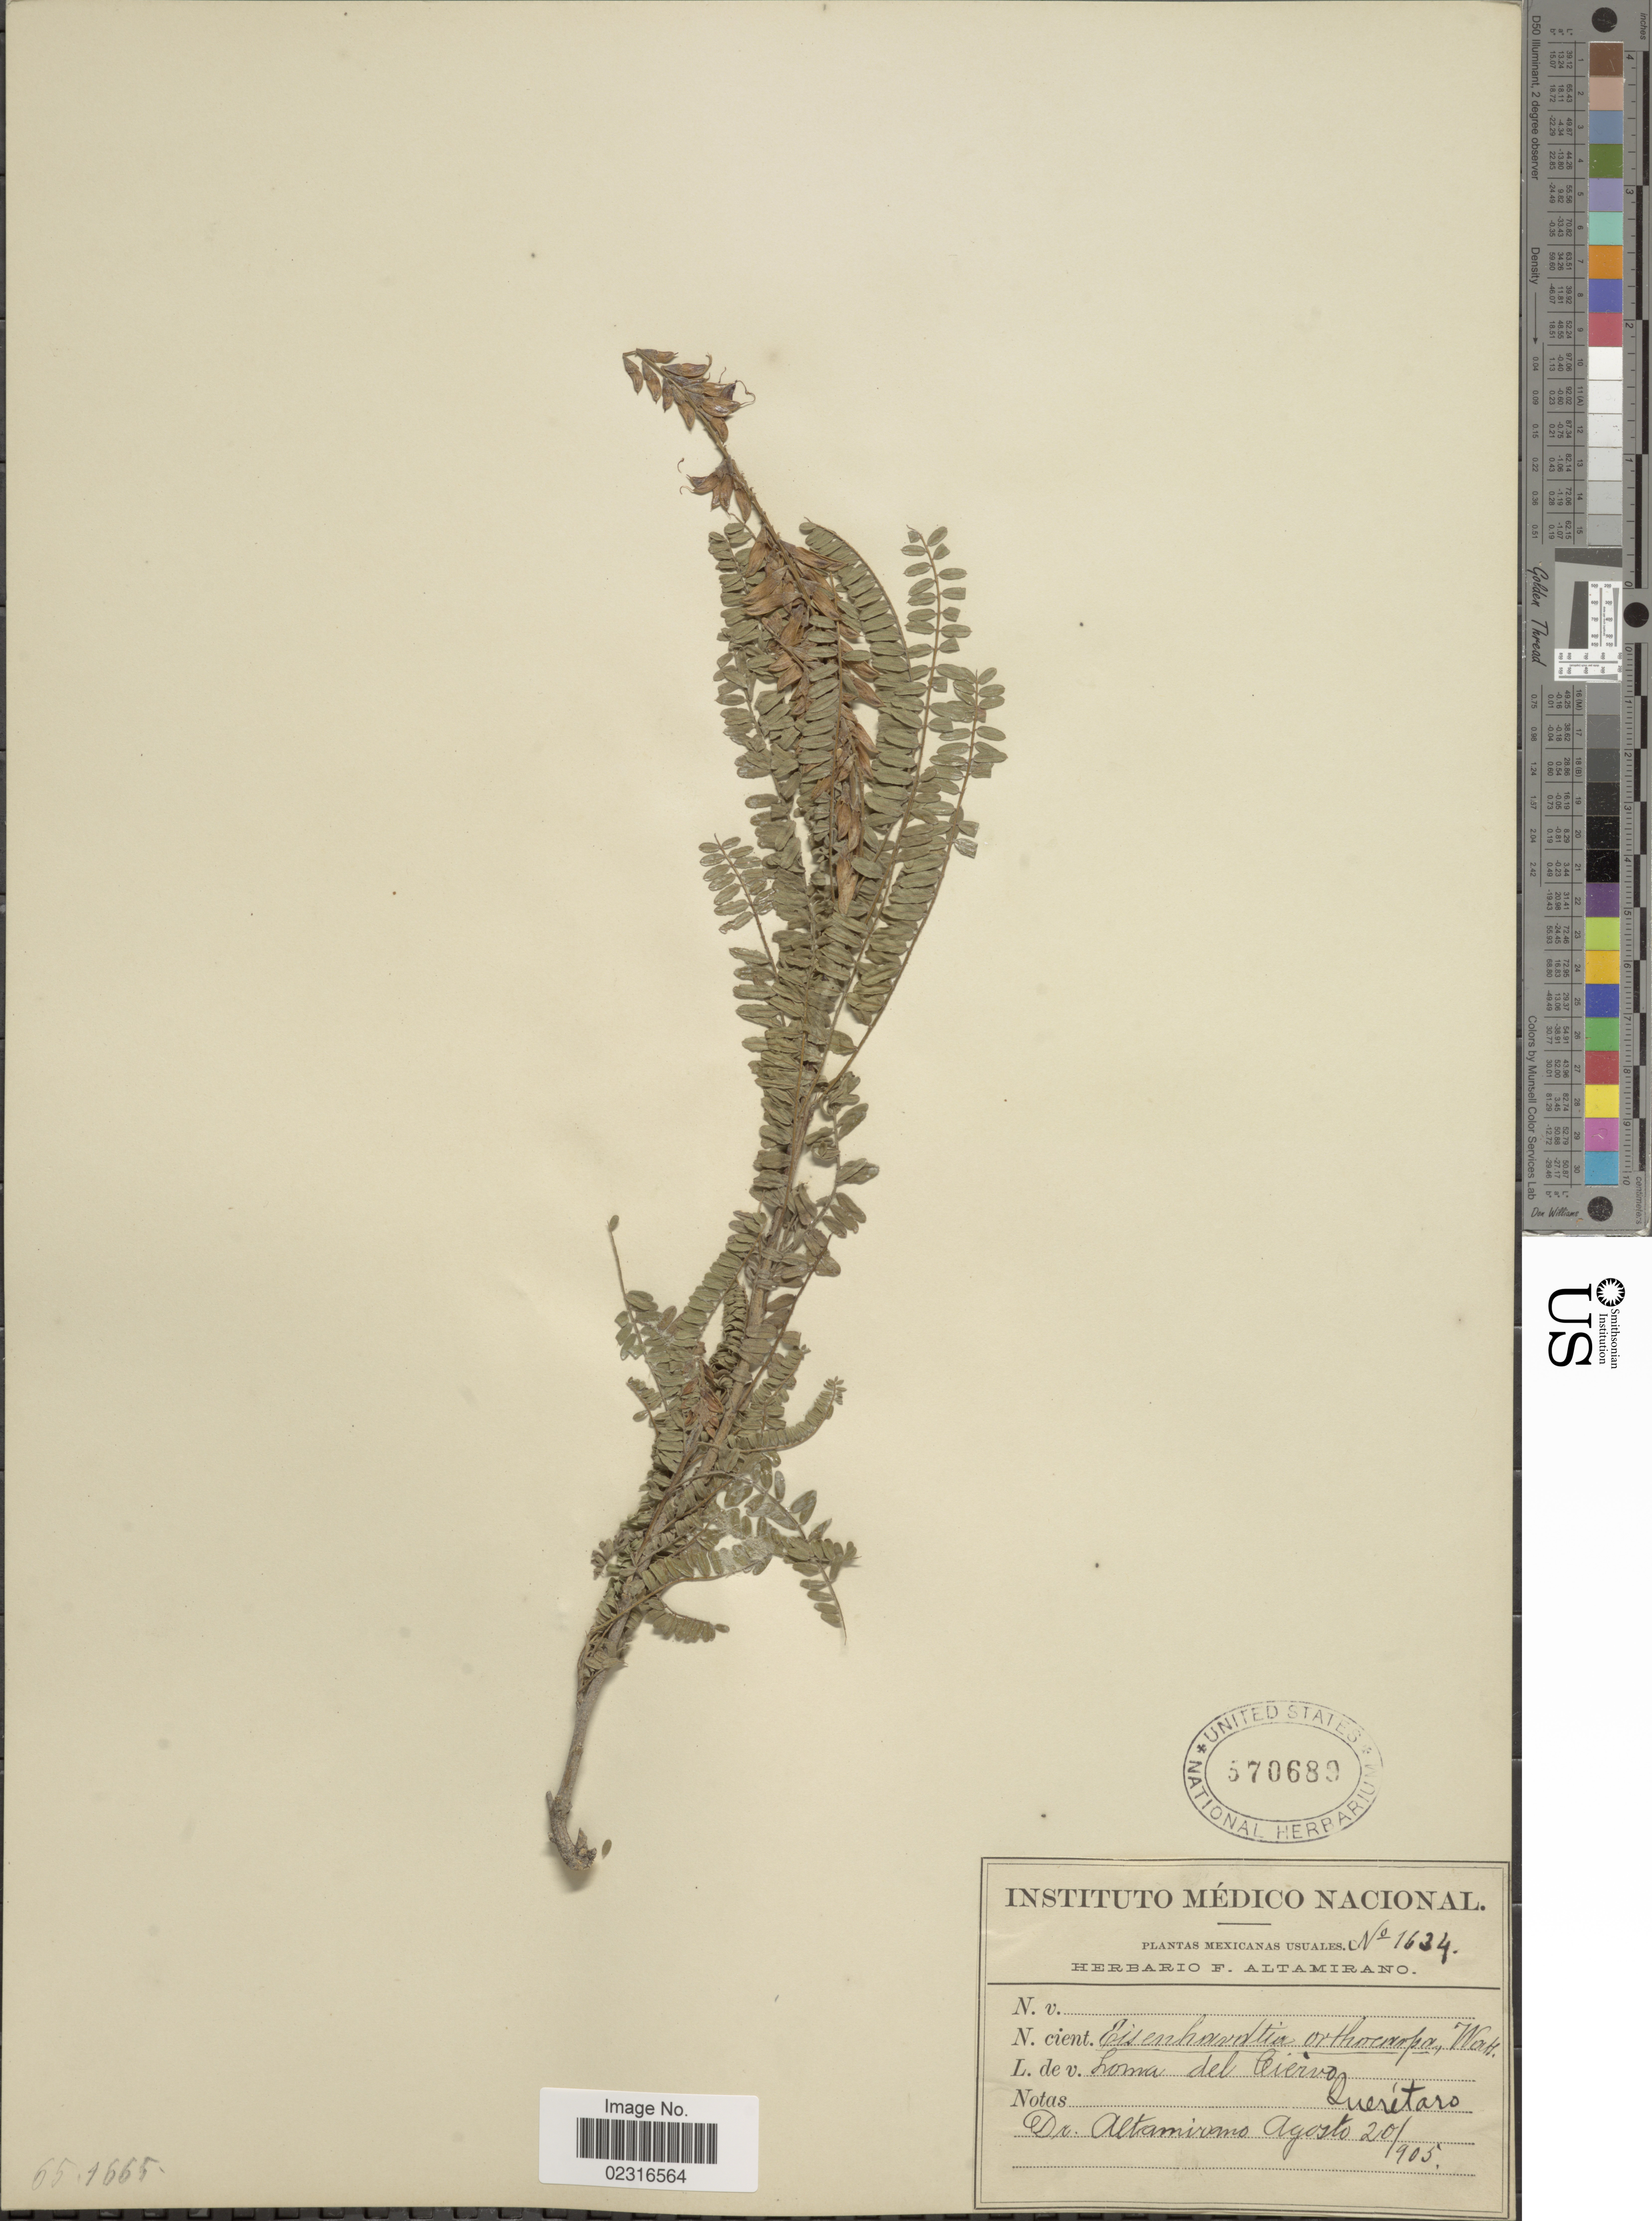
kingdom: Plantae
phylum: Tracheophyta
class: Magnoliopsida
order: Fabales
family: Fabaceae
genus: Eysenhardtia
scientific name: Eysenhardtia polystachya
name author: (Ortega) Sarg.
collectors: -. Altamirano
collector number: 1634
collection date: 1905-08-20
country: Mexico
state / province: Querétaro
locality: Mexicanas usuales. Loma del Ciervo.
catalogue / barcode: US 570680